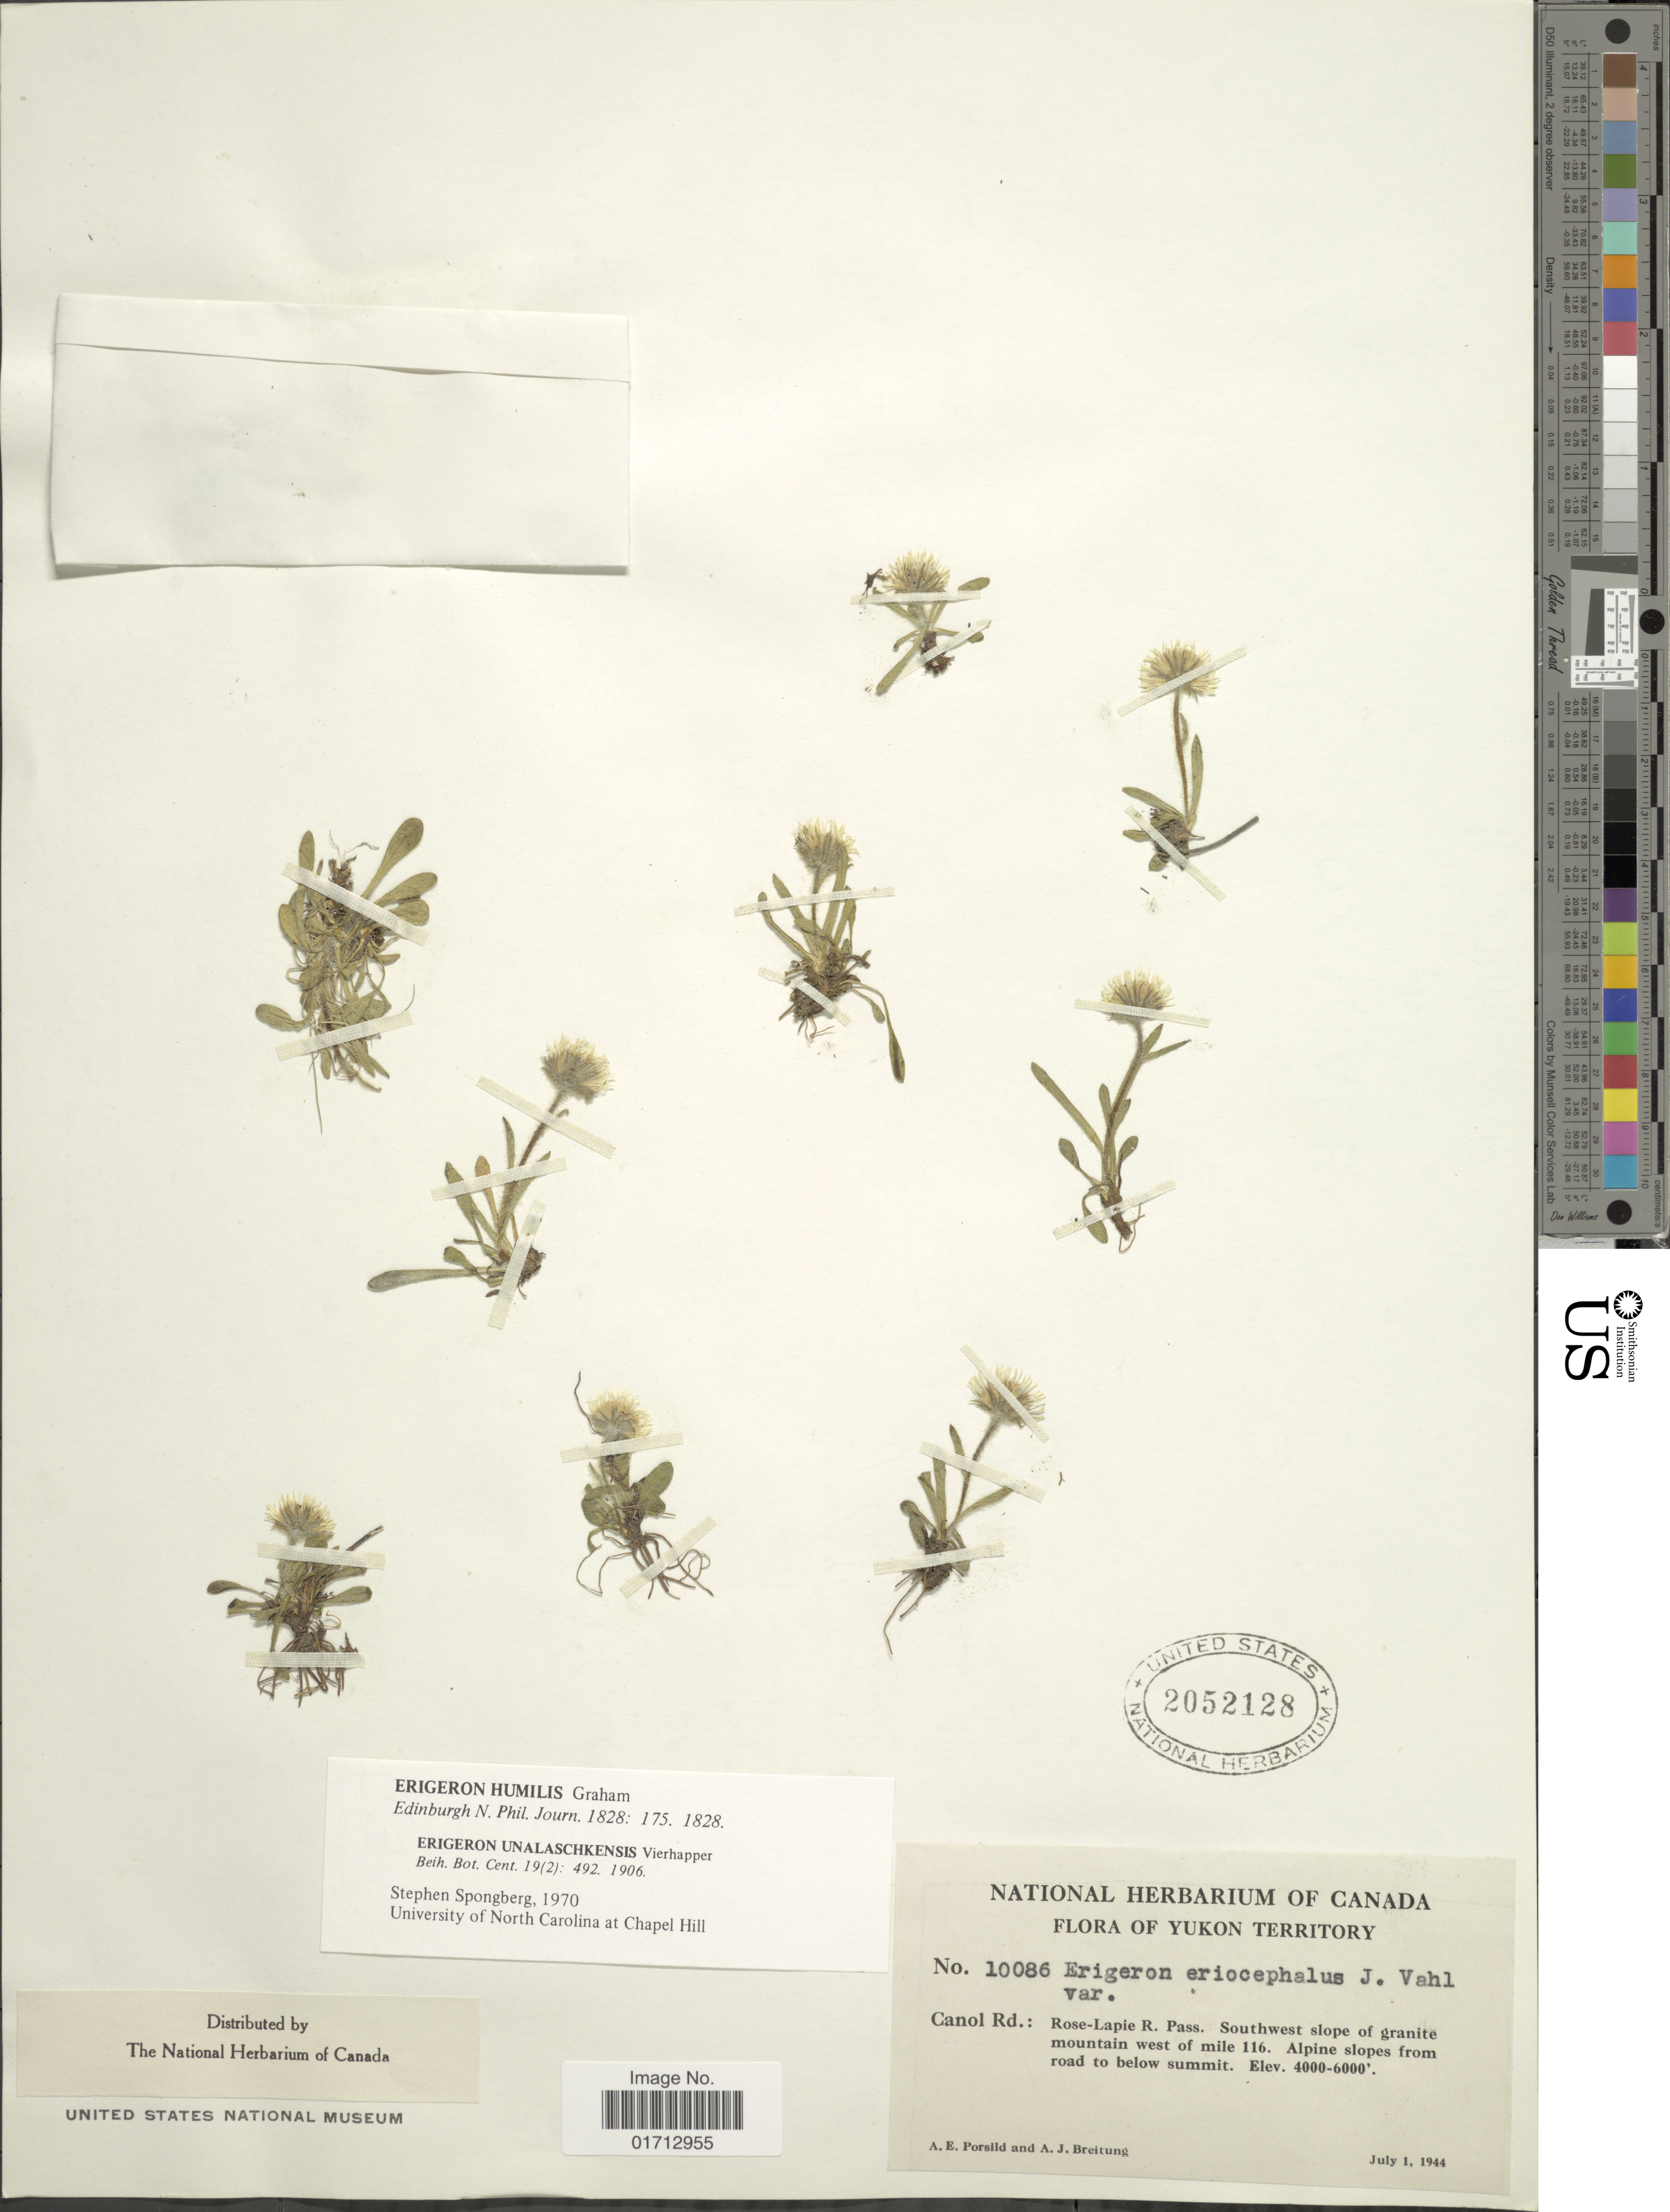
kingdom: Plantae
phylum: Tracheophyta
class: Magnoliopsida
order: Asterales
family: Asteraceae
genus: Erigeron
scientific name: Erigeron humilis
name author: Graham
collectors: A. E. Porsild & A. Breitung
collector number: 10086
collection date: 1944-07-01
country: Canada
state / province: Yukon Territory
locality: Canal Rd: Rose-Lapie R. Pass. Southwest slope of granite mountain west oof mile 116.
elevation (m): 1219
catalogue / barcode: US 2052128